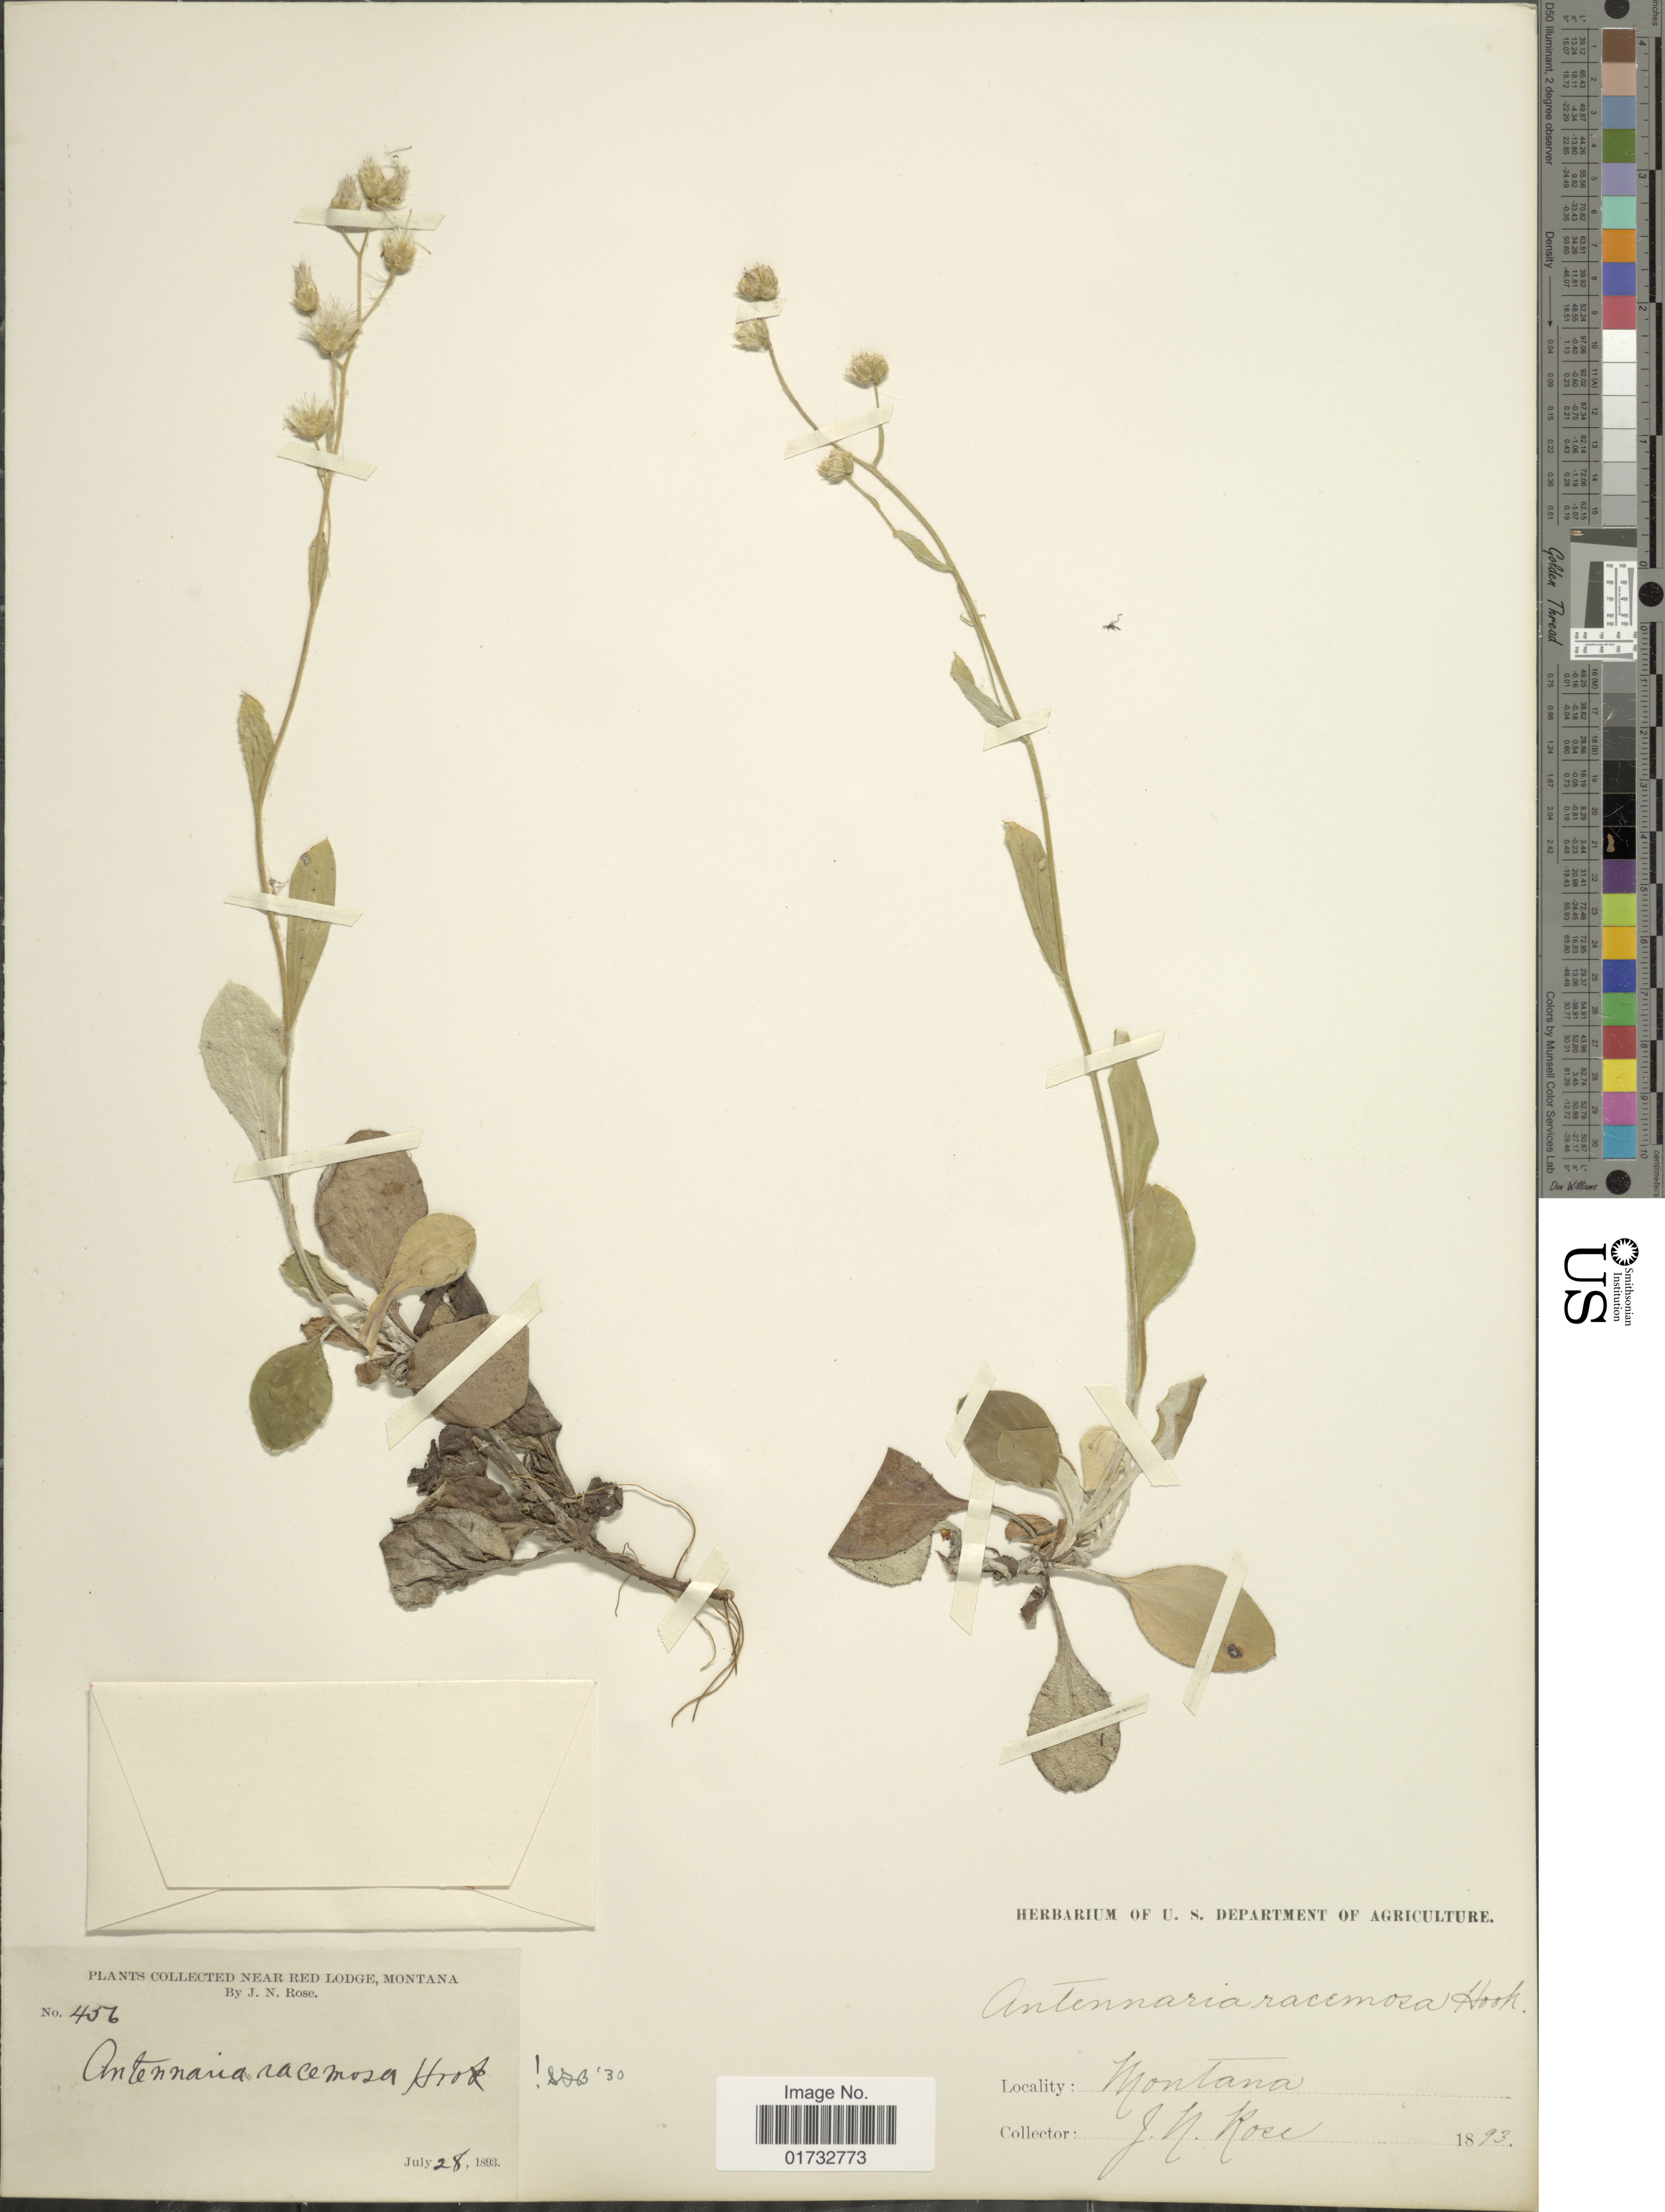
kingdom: Plantae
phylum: Tracheophyta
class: Magnoliopsida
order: Asterales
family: Asteraceae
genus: Antennaria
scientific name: Antennaria racemosa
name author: Hook.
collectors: J. N. Rose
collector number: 456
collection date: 1893-07-28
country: United States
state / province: Montana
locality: Near Red Lodge